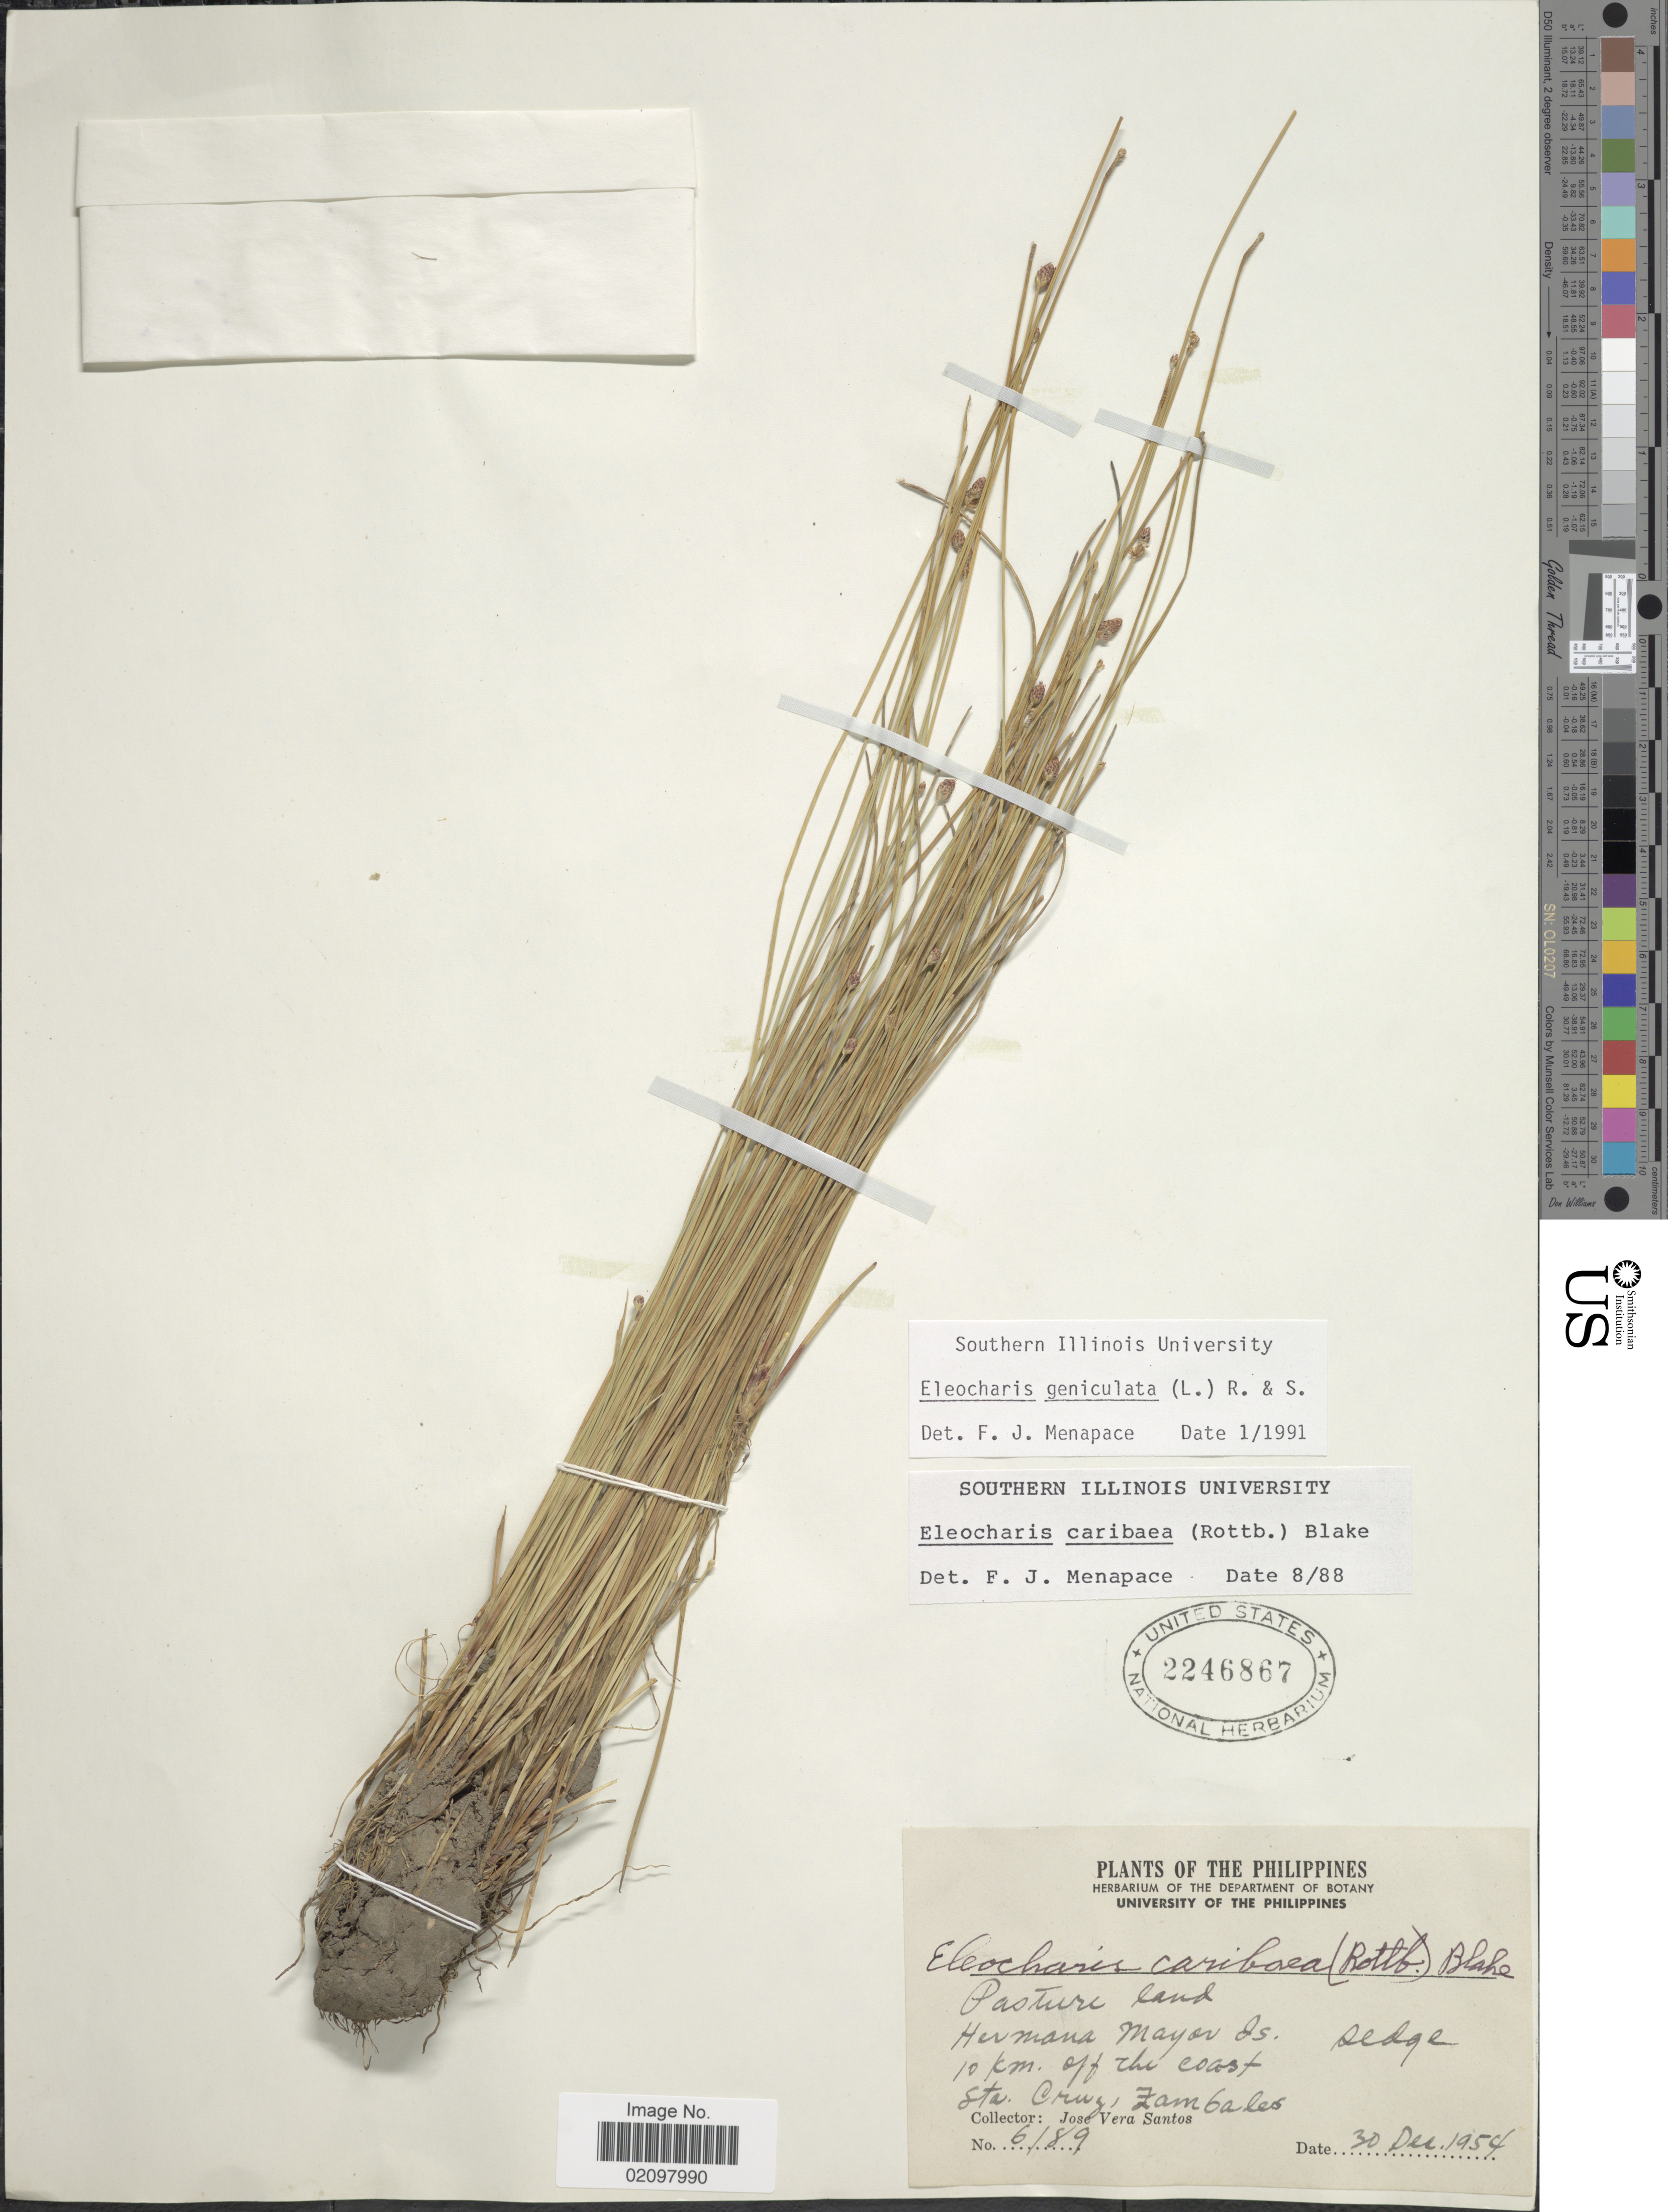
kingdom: Plantae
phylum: Tracheophyta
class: Liliopsida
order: Poales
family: Cyperaceae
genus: Eleocharis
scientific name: Eleocharis geniculata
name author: (L.) Roem. & Schult.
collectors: J. V. Santos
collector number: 6189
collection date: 1954-12-30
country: Philippines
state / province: Central Luzon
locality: Pasture land, Hermana Mayor Is. 10 km off the coast Sta Cruz, Zambales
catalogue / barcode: US 2246867